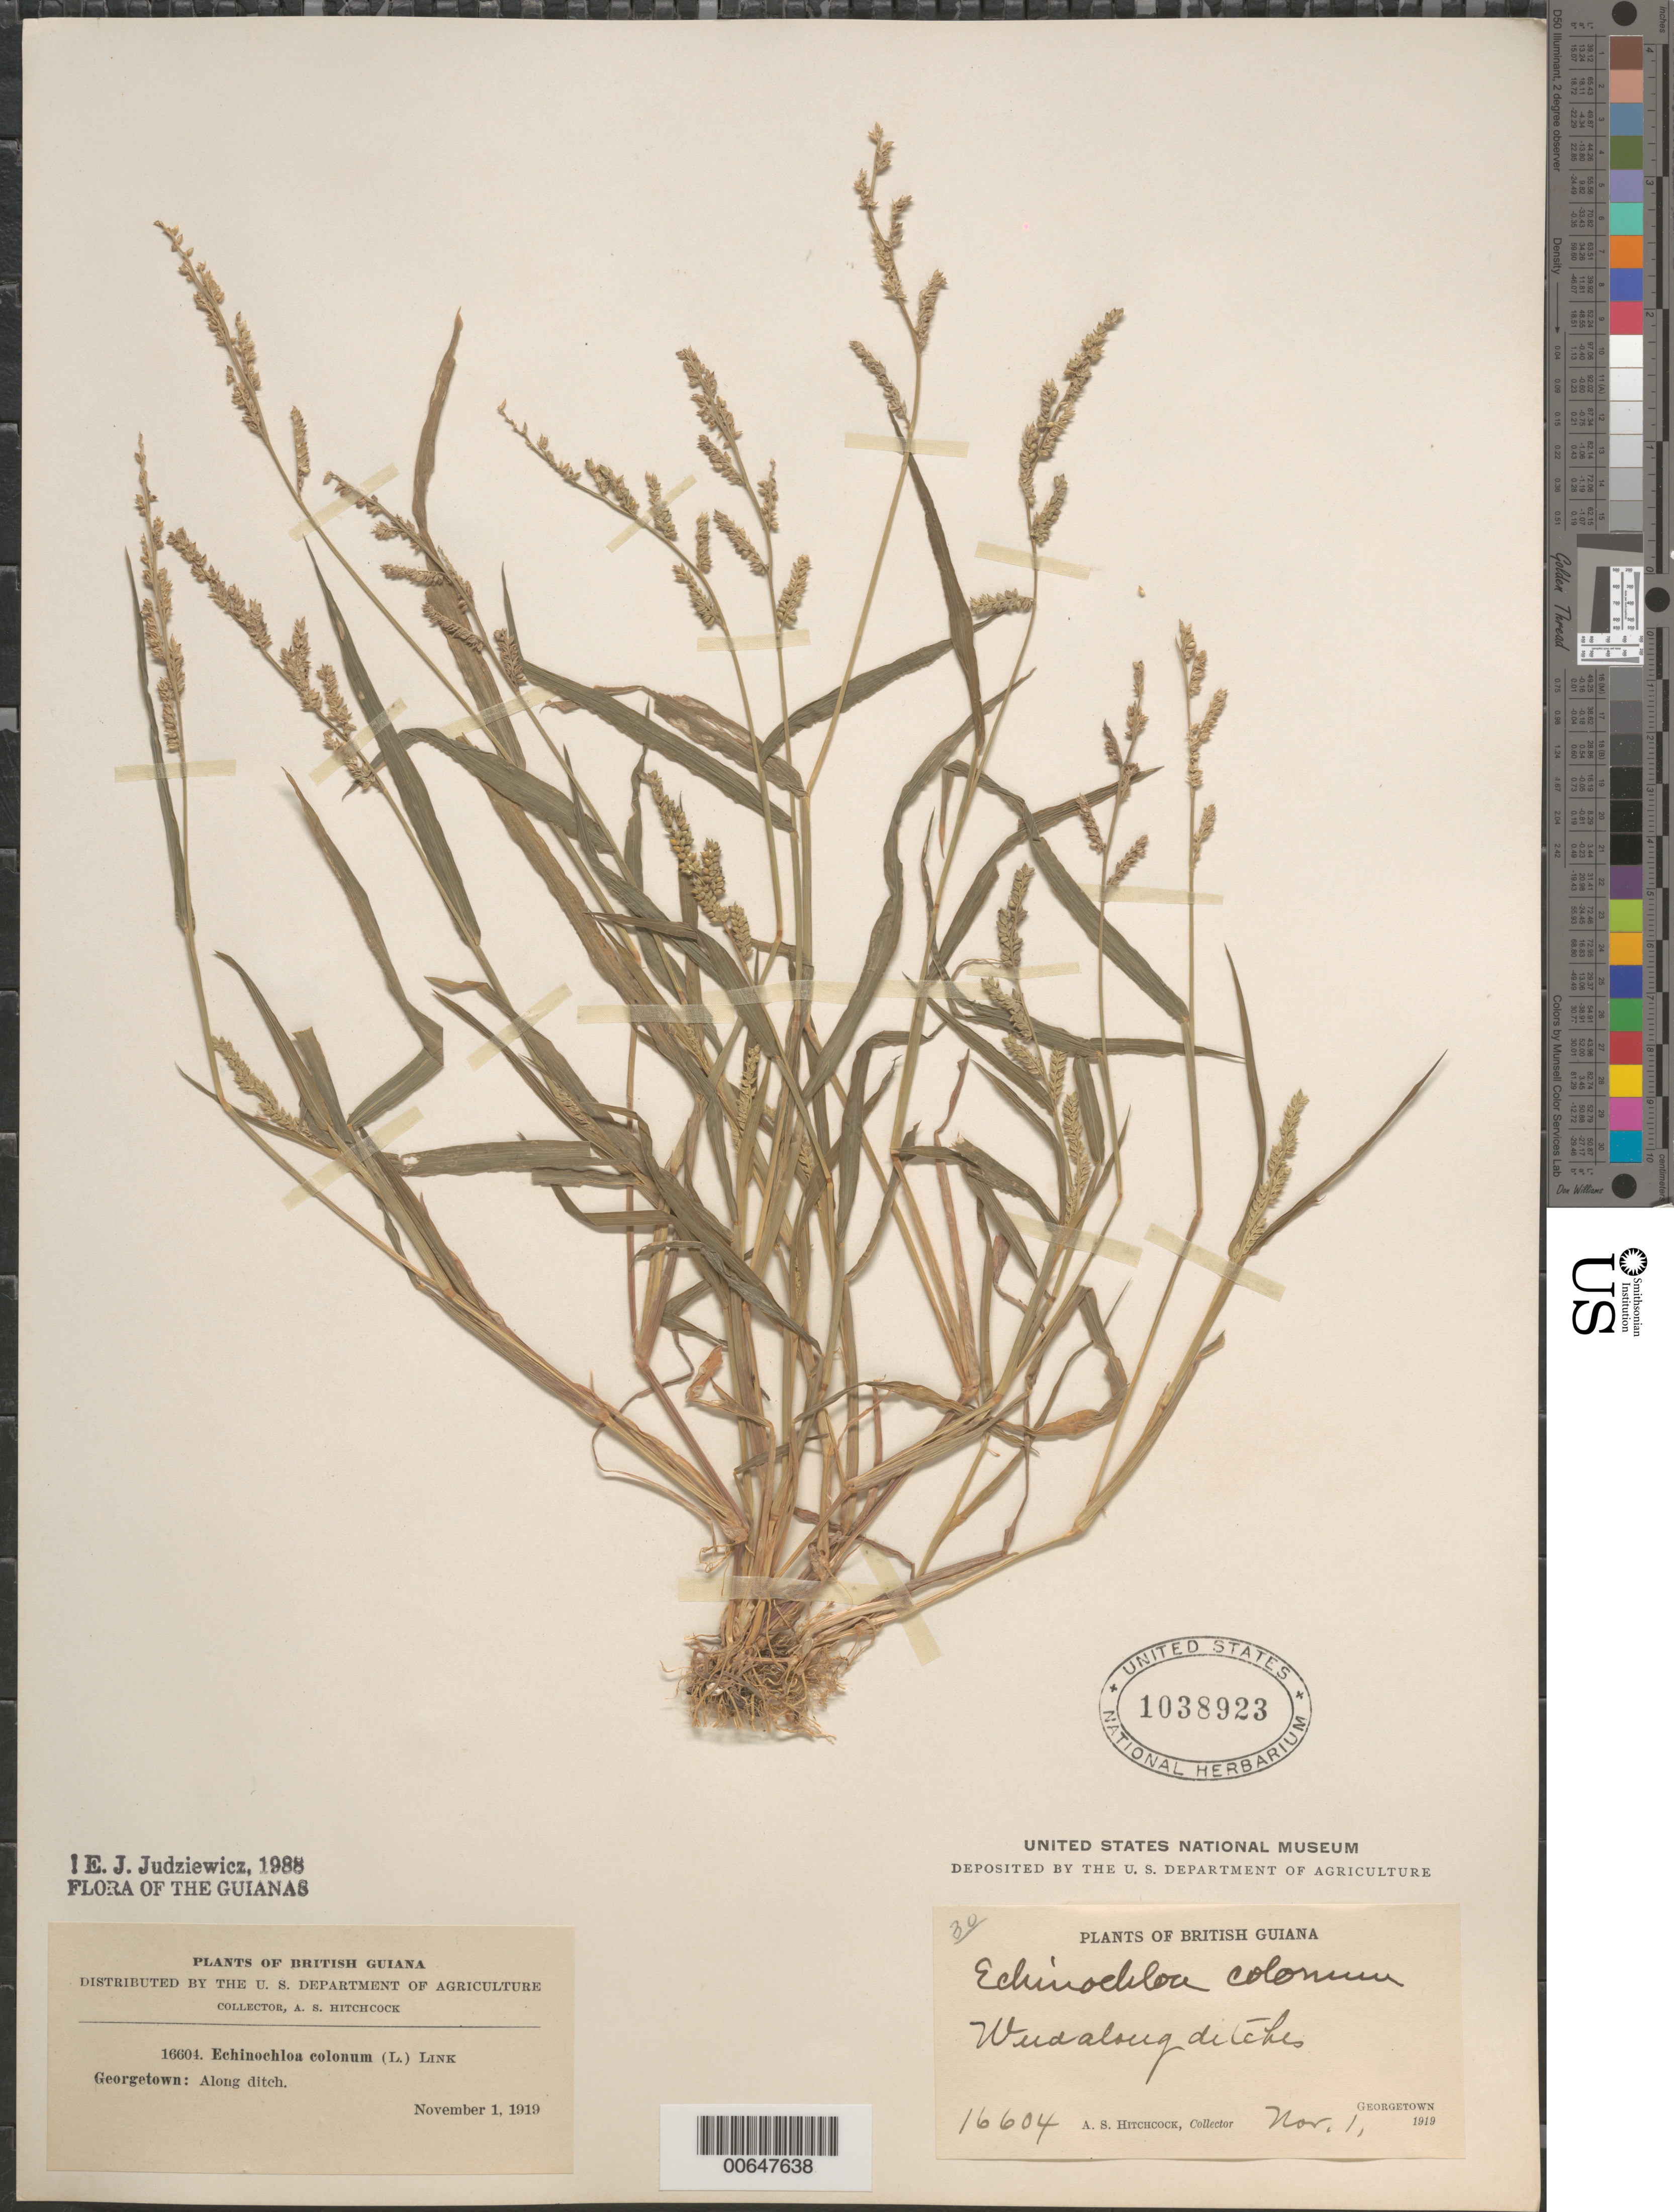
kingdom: Plantae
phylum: Tracheophyta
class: Liliopsida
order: Poales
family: Poaceae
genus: Echinochloa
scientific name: Echinochloa colona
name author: (L.) Link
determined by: Judziewicz, E. J.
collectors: A. S. Hitchcock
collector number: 16604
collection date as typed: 30-Oct-19 to 1-Nov-19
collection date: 1919-10-30/1919-11-01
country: Guyana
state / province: Demerara-Mahaica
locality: Georgetown, Promenade Gardens Park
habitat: Weed along ditches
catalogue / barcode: US 1038923